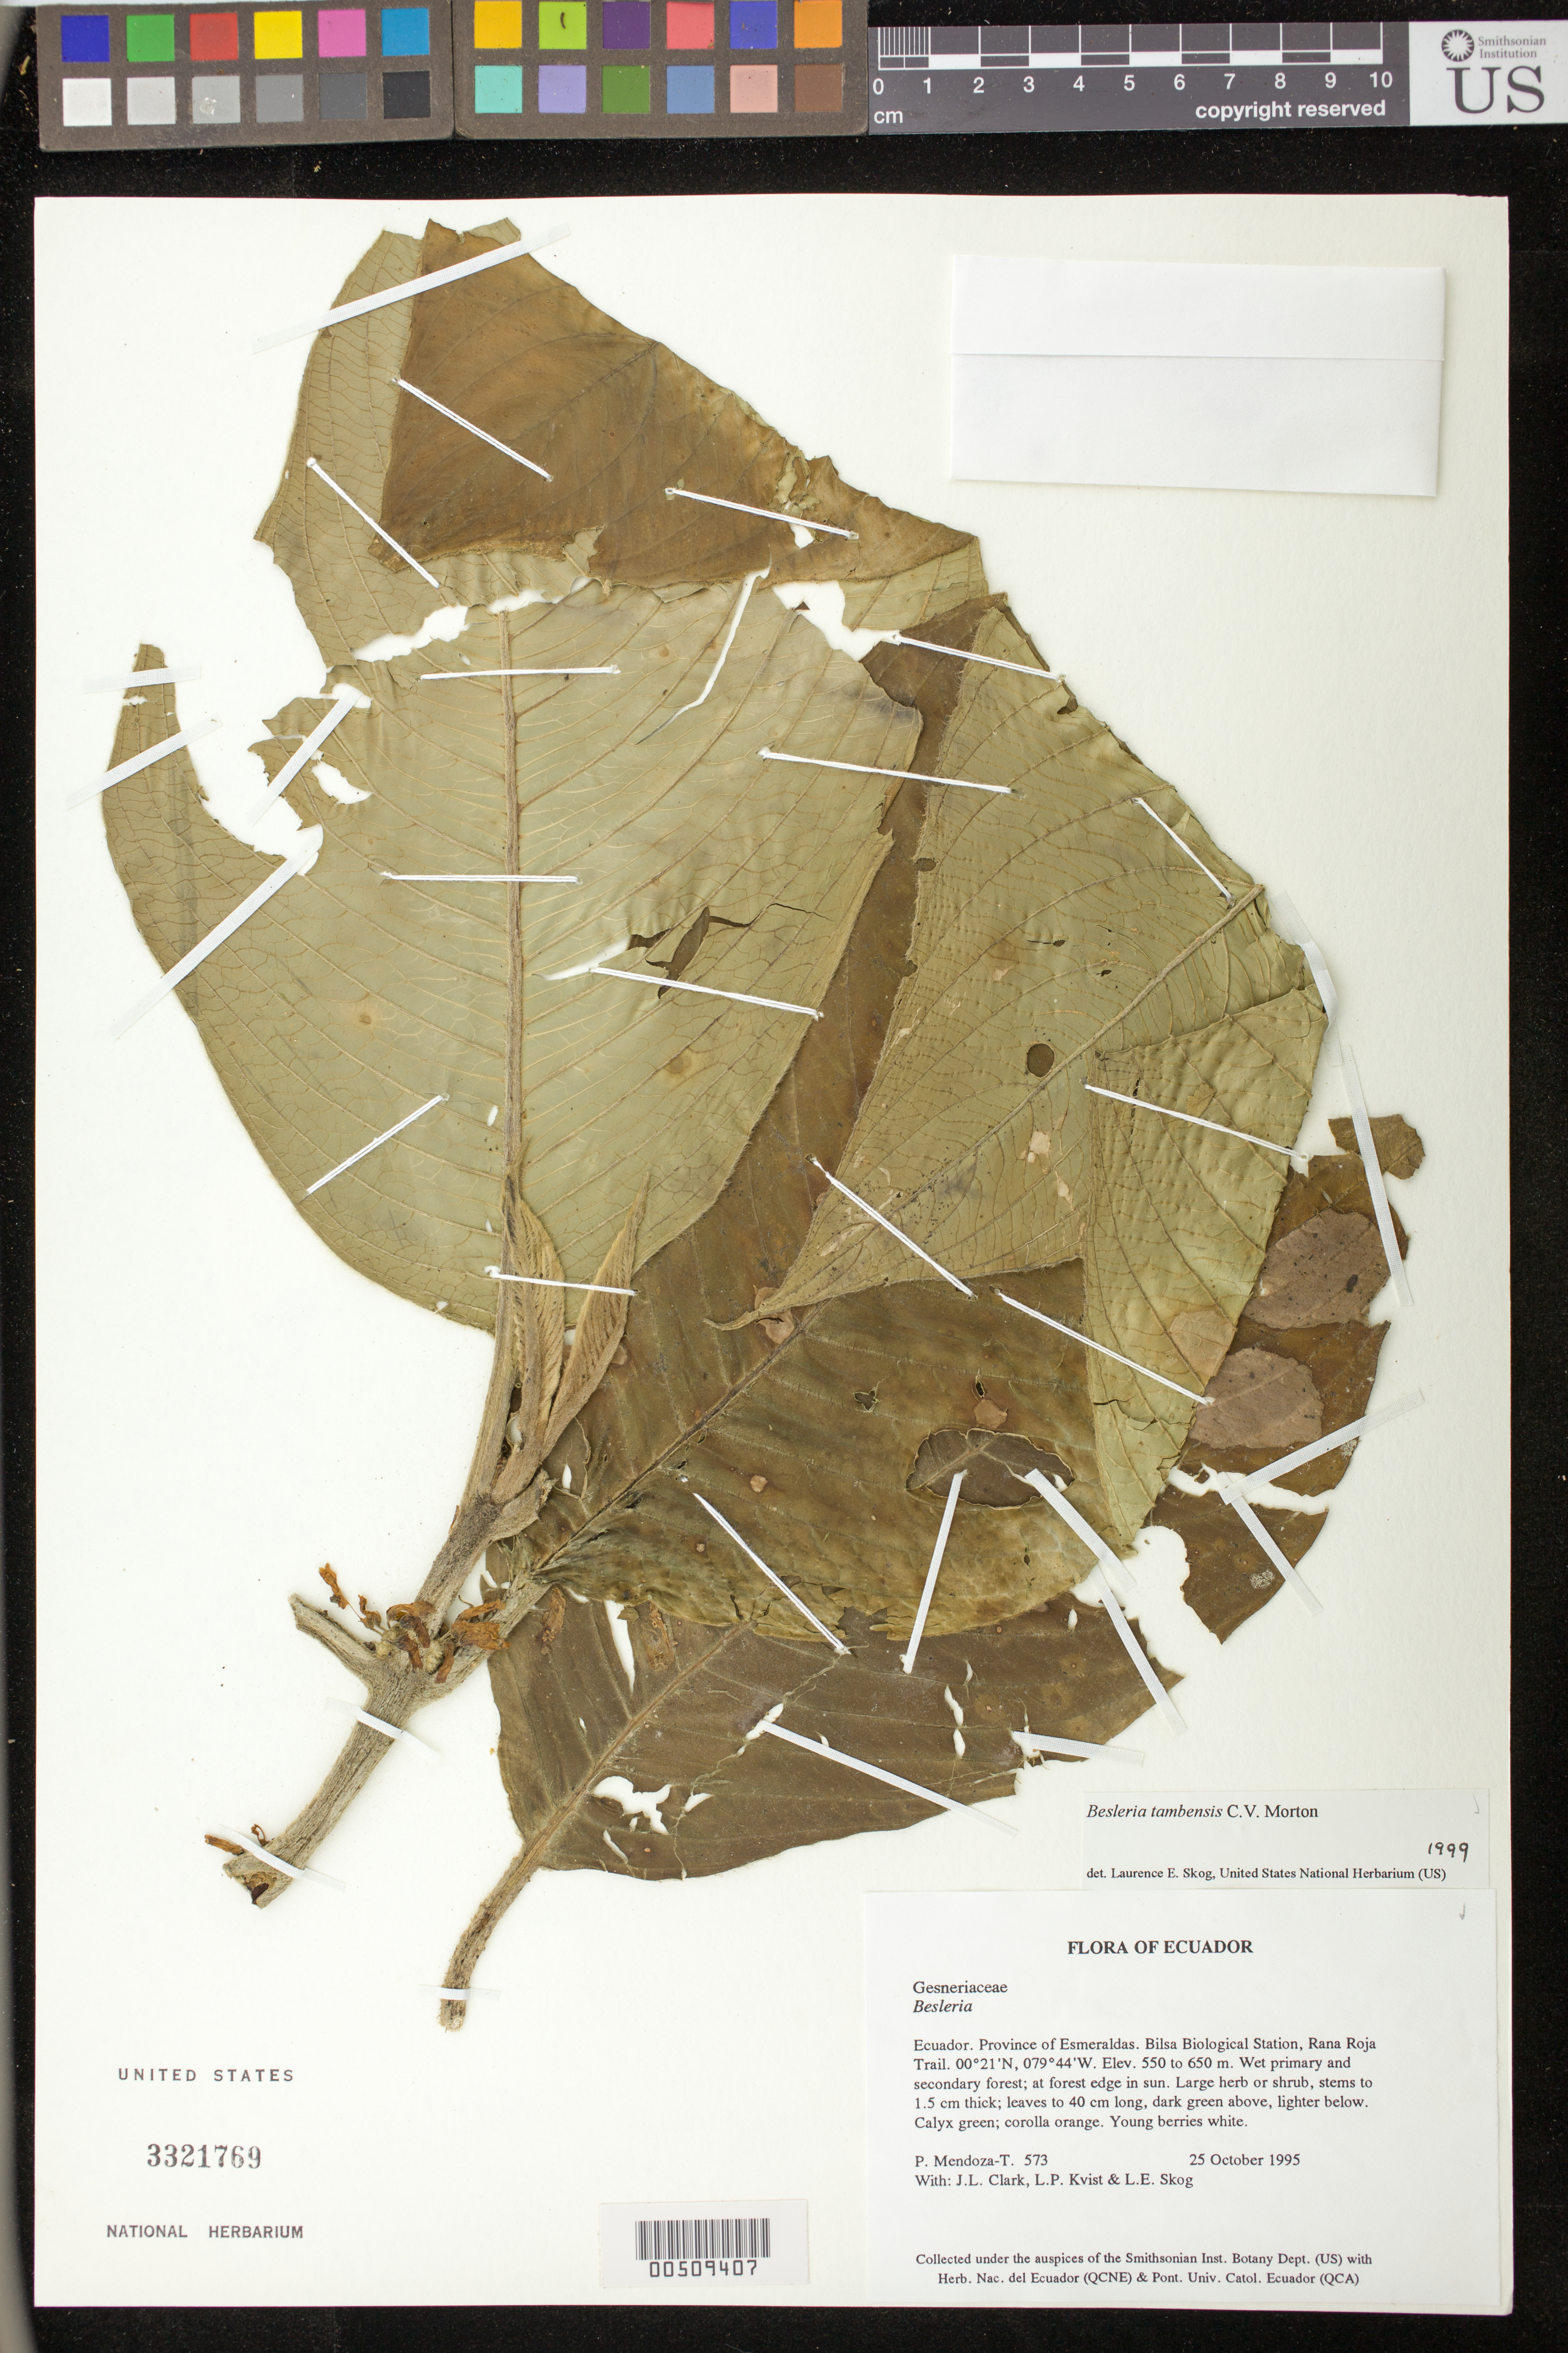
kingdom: Plantae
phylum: Tracheophyta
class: Magnoliopsida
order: Lamiales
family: Gesneriaceae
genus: Besleria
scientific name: Besleria tambensis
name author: C.V. Morton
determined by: Skog, Laurence E.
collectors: P. Mendoza-T., J. L. Clark, L. P. Kvist & L. E. Skog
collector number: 573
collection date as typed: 25 Oct 1995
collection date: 1995-10-25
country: Ecuador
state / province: Esmeraldas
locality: Bilsa Biological Station, Rana Roja Trail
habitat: Wet primary and secondary forest; at forest edge in sun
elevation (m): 550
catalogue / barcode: US 3321769